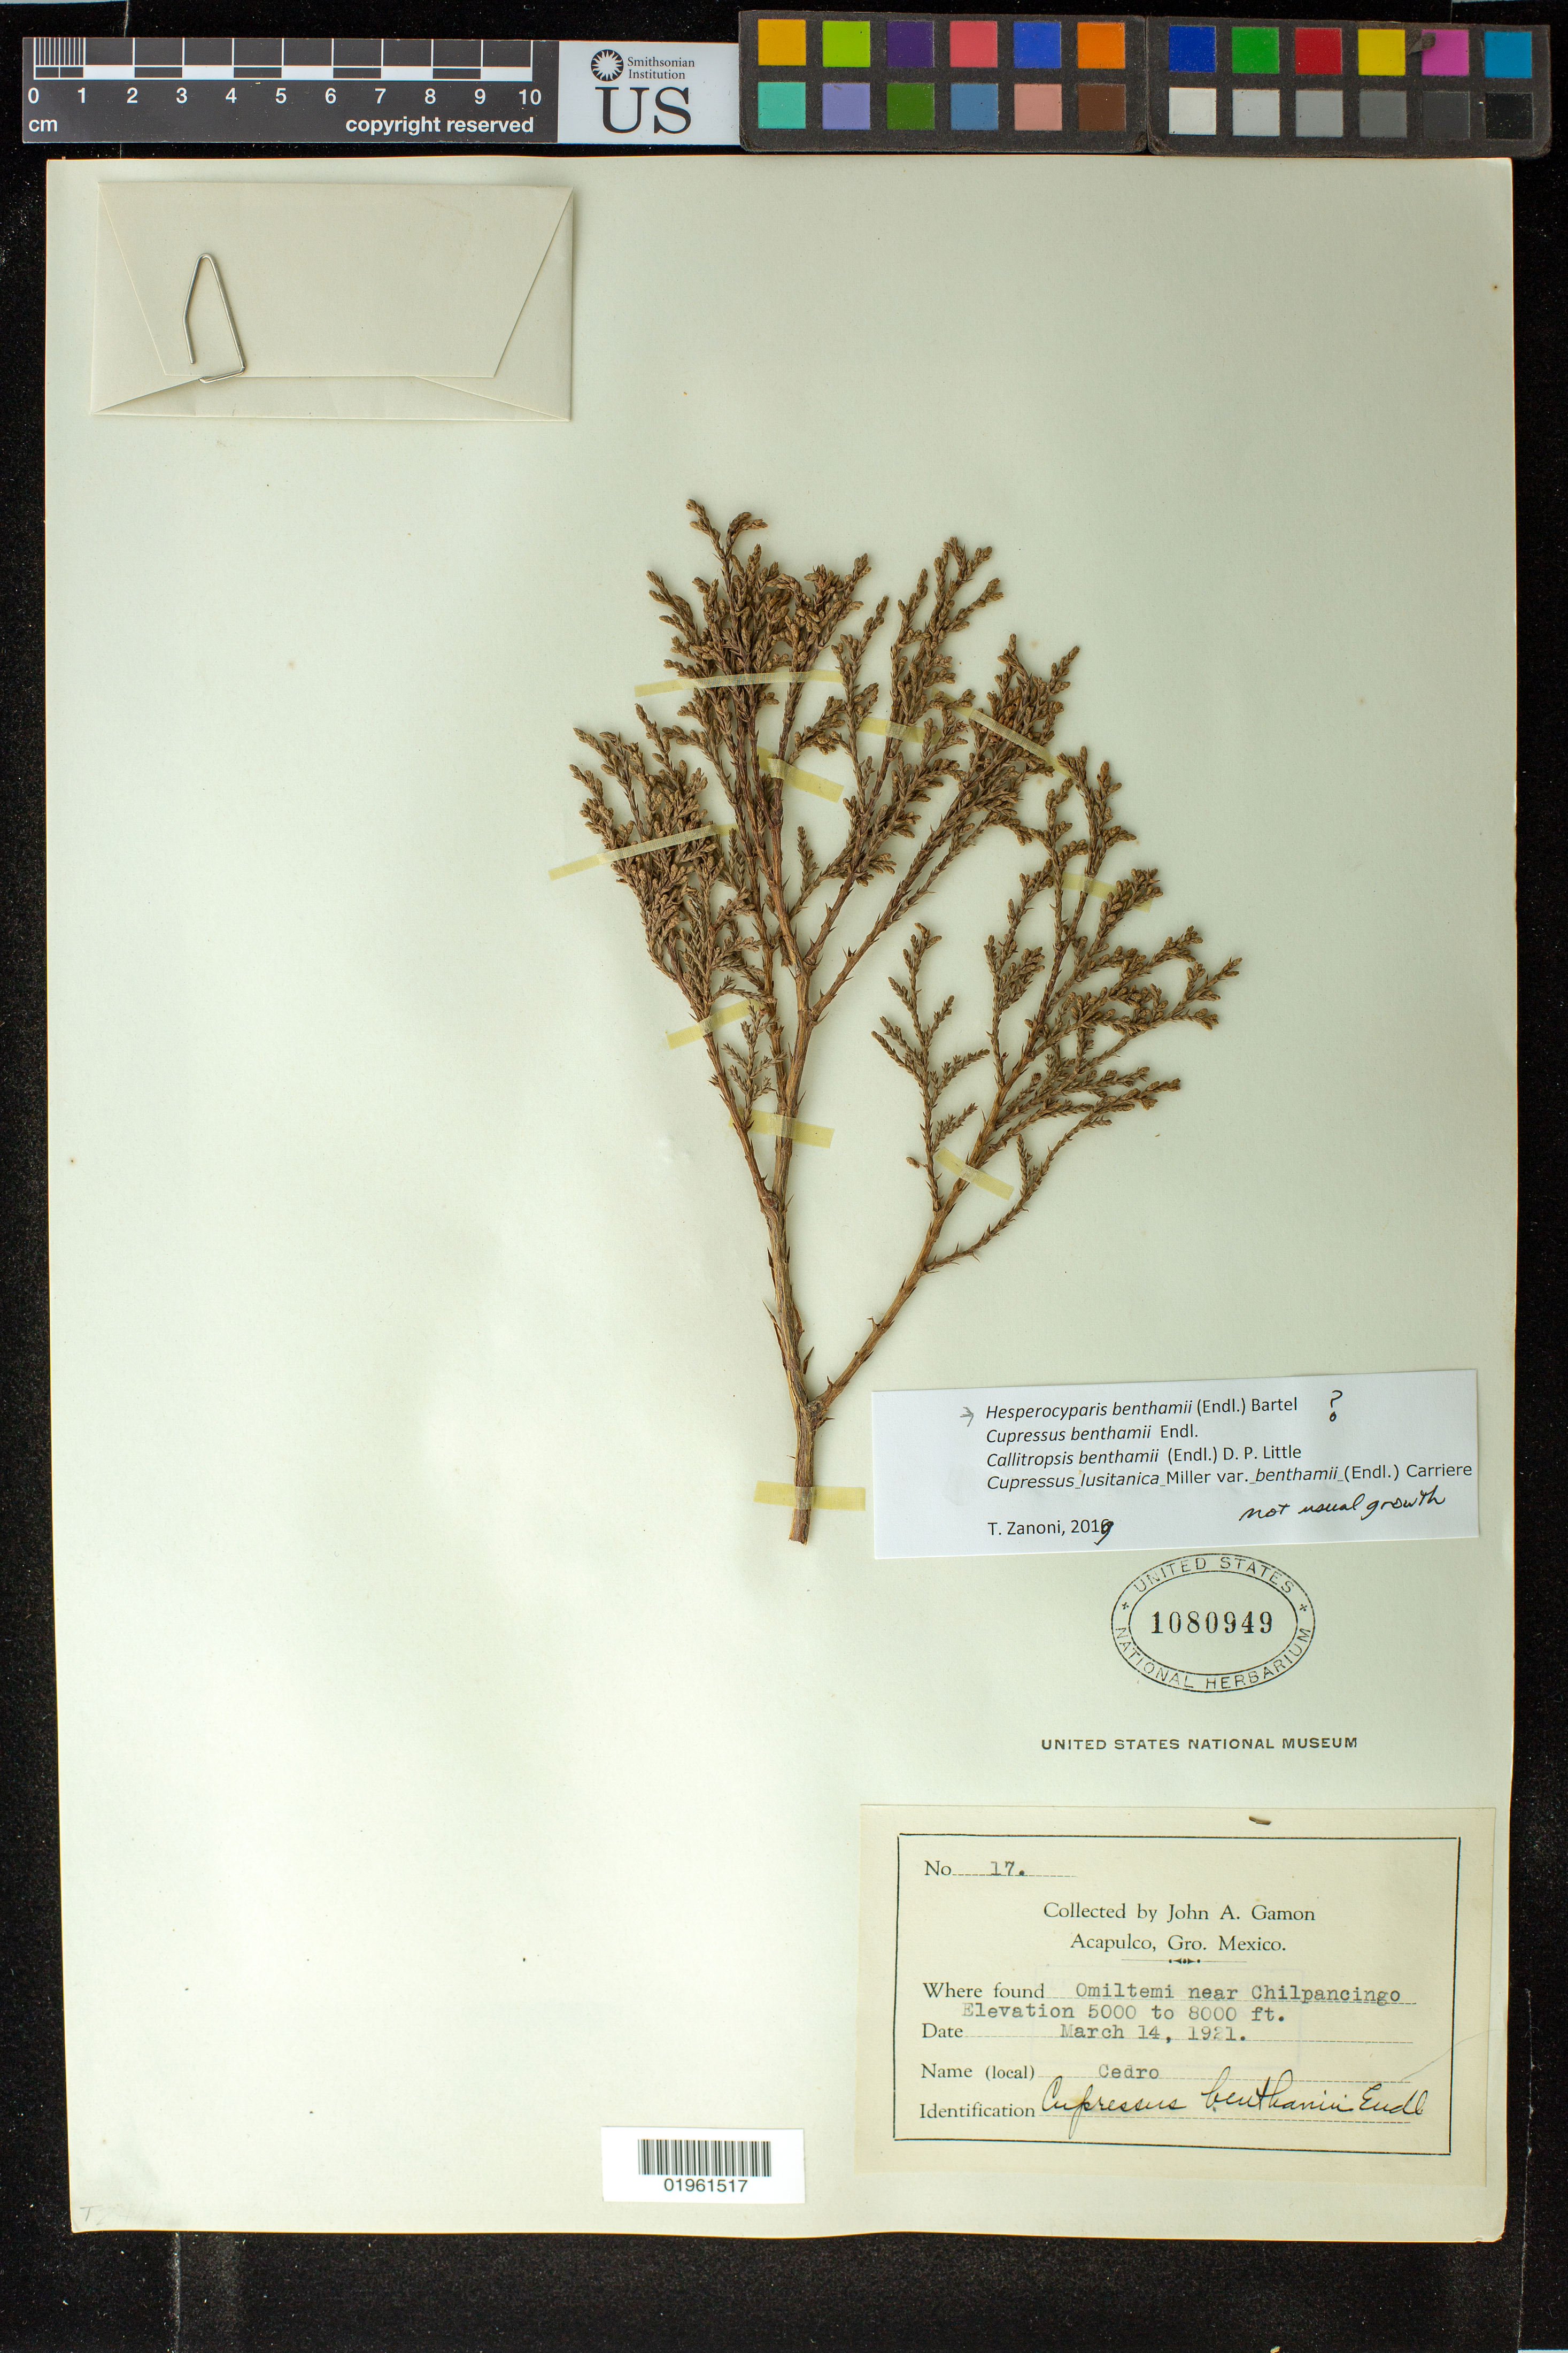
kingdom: Plantae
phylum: Tracheophyta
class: Pinopsida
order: Pinales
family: Cupressaceae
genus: Hesperocyparis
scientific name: Hesperocyparis benthamii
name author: (Endl.) Bartel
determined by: Zanoni, T. A., (NY), New York Botanical Garden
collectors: J. Gamon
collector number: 17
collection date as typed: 14 Mar 1921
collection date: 1921-03-14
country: Mexico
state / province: Guerrero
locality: Omiltemi near Chilpancingo.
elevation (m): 1524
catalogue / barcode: US 1080949